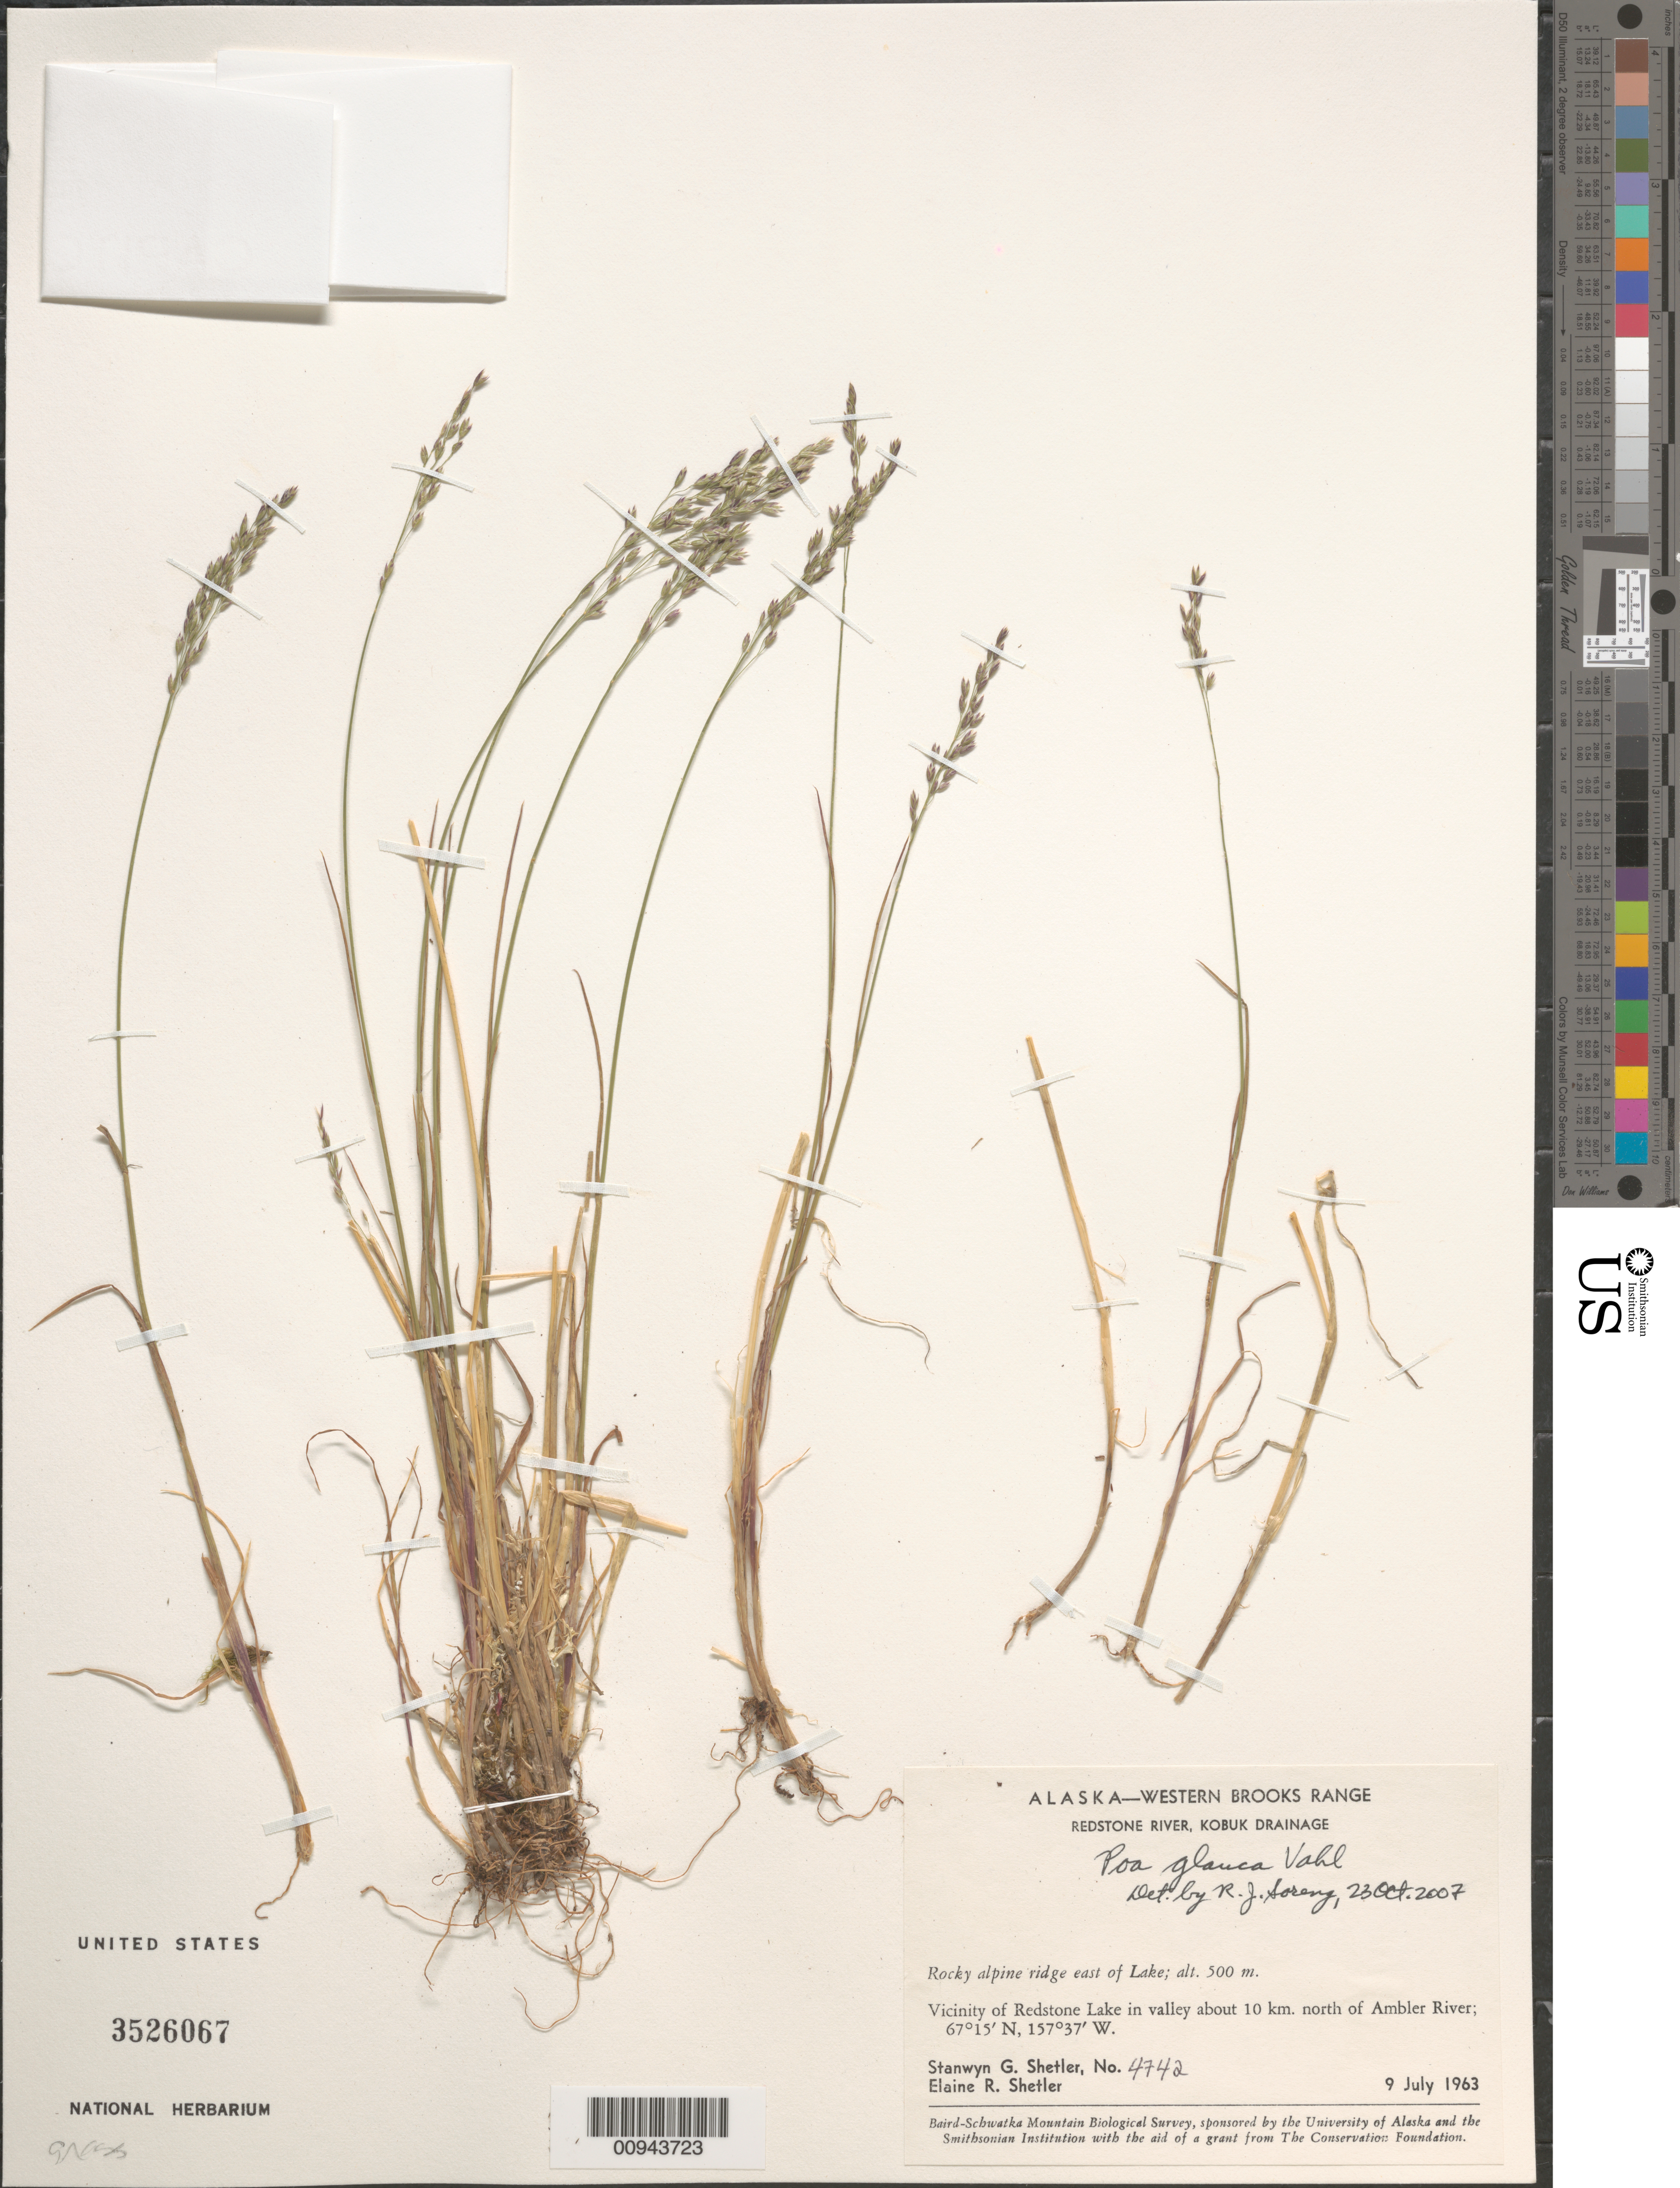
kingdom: Plantae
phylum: Tracheophyta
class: Liliopsida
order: Poales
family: Poaceae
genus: Poa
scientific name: Poa glauca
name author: Vahl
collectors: S. Shetler & E. R. Shetler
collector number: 4742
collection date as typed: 09 Jul 1963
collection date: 1963-07-09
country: United States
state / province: Alaska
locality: Vicinity of Redstone Lake in valley about 10 km. north of Ambler River. Western Brooks Range, Redstone River, Kobuk Drainage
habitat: Rocky alpine ridge east of Lake.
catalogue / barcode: US 3526067